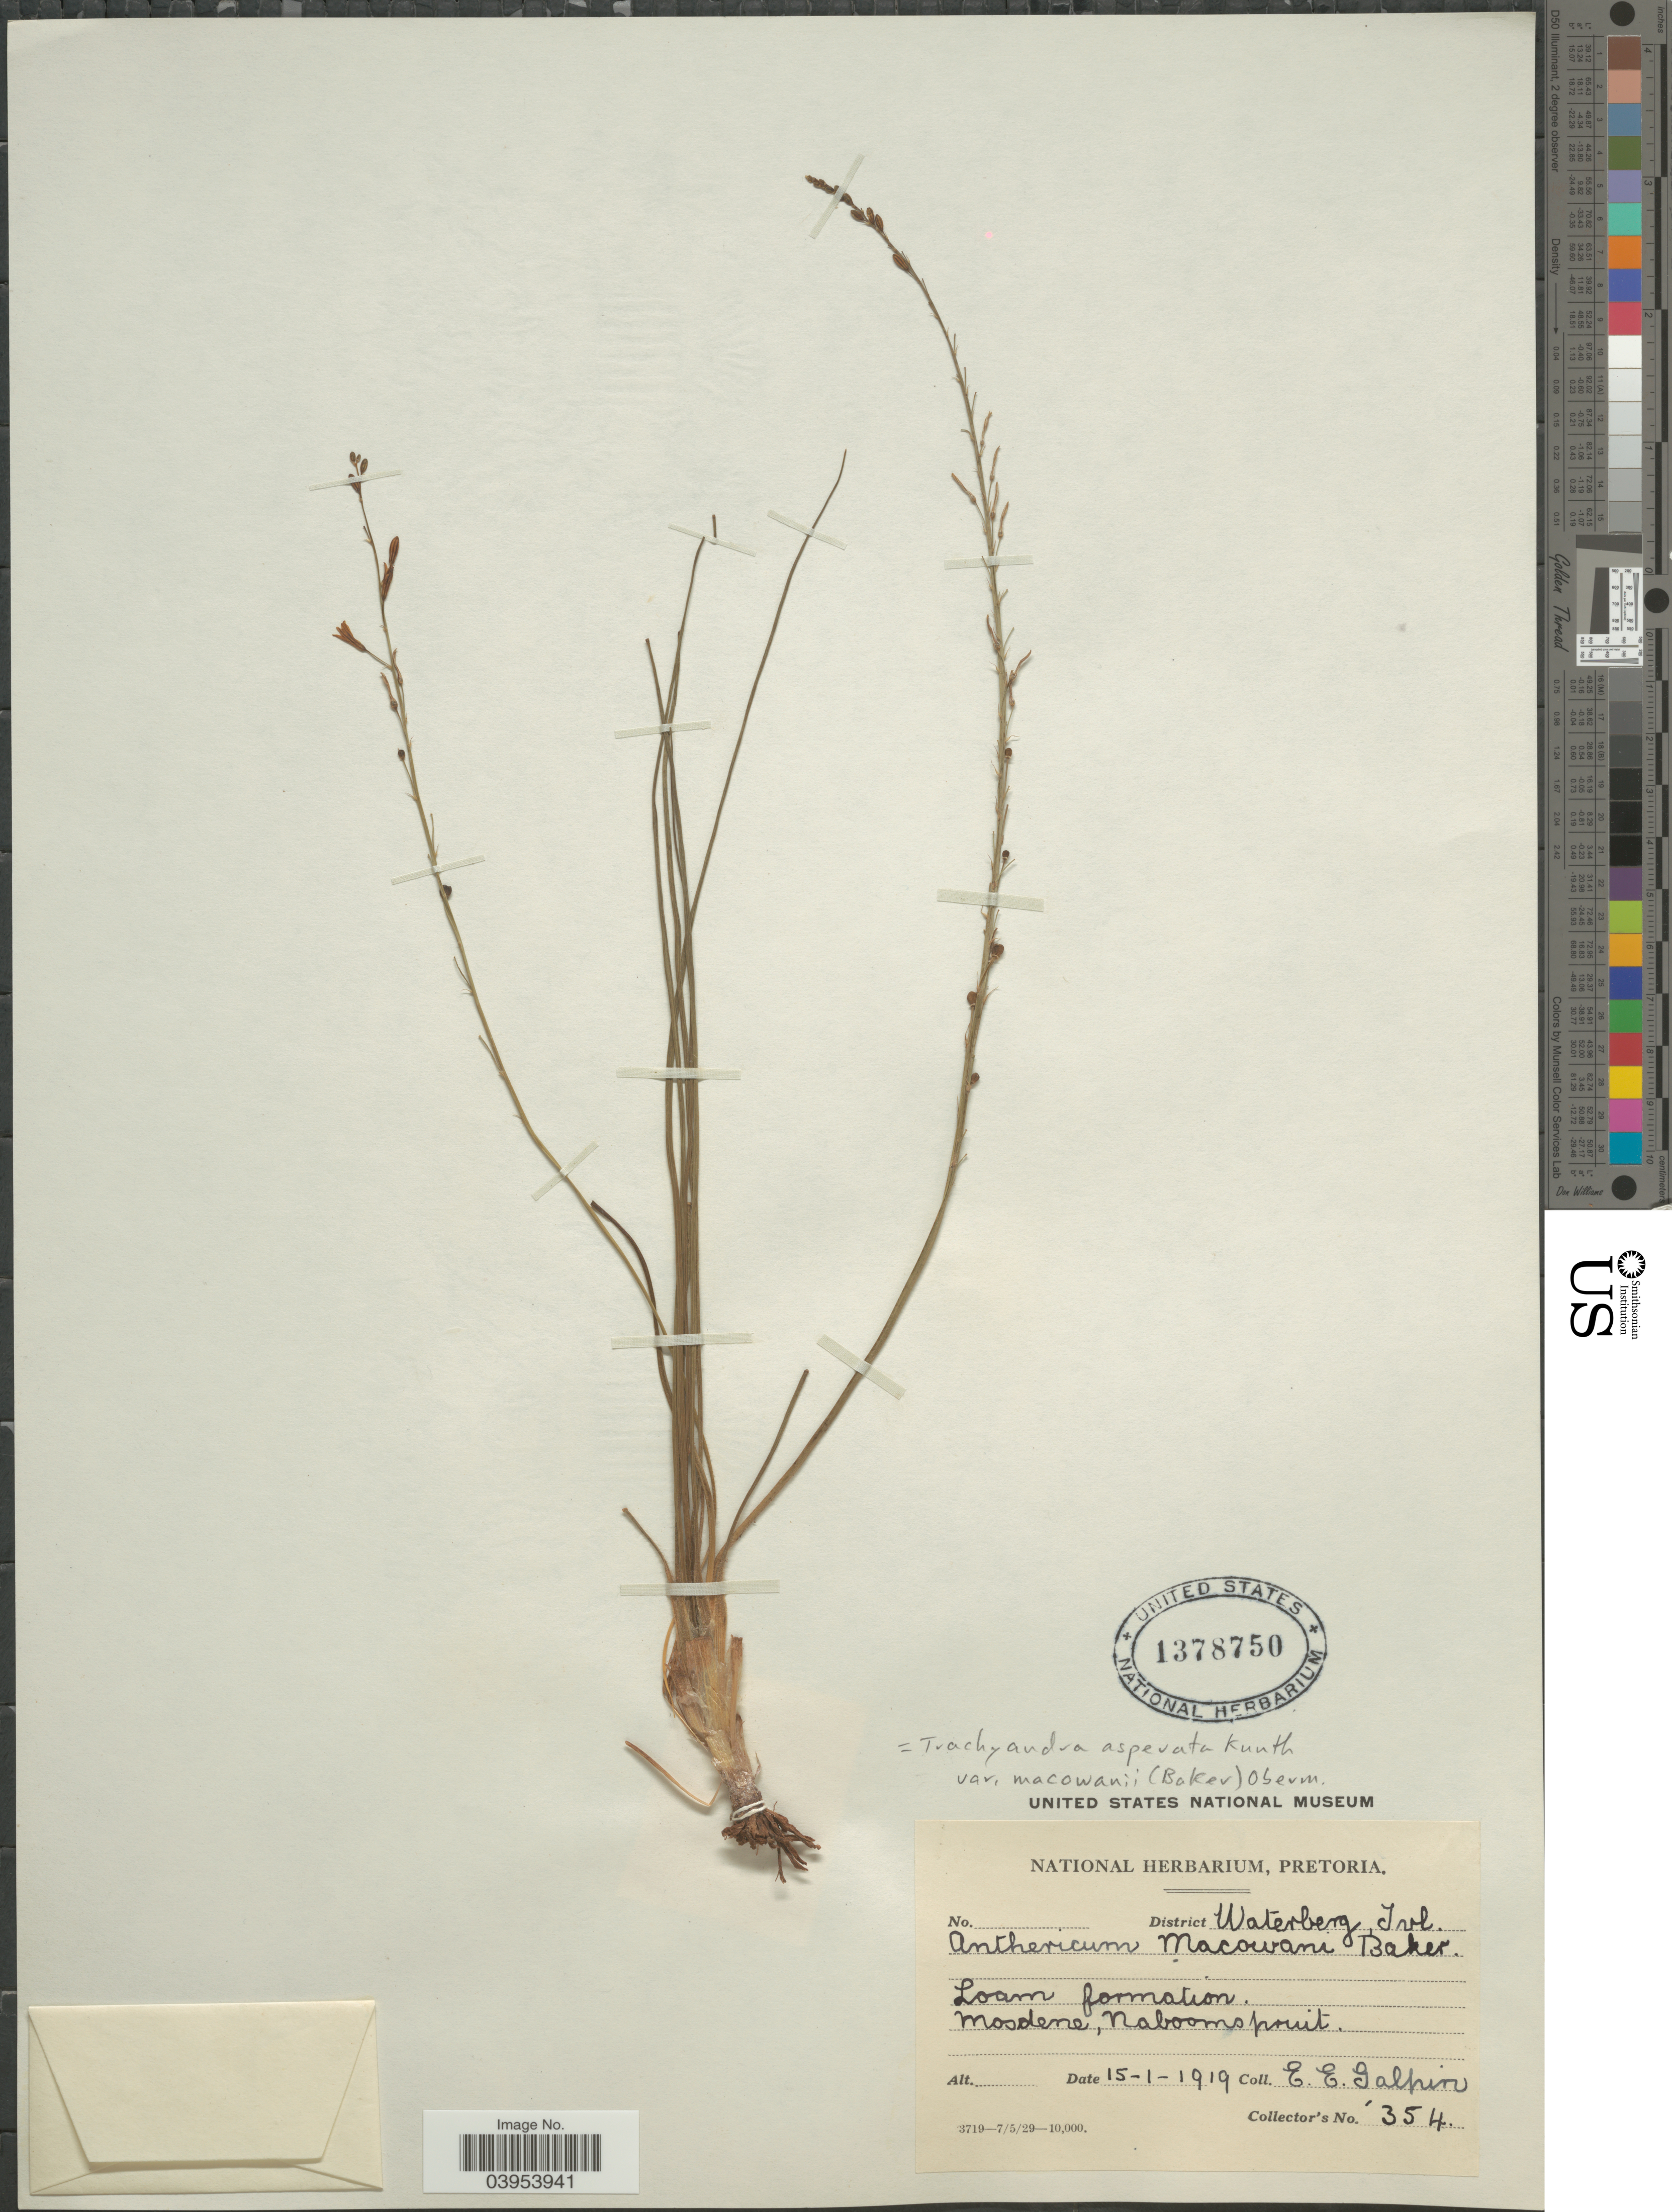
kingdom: Plantae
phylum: Tracheophyta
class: Liliopsida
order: Asparagales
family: Asphodelaceae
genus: Trachyandra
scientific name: Trachyandra asperata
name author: Kunth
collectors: E. Galpin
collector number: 354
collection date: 1919-01-15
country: South Africa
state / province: Limpopo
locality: District Waterberg, Tvl. Mosdene, Naboomspruit.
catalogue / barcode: US 1378750